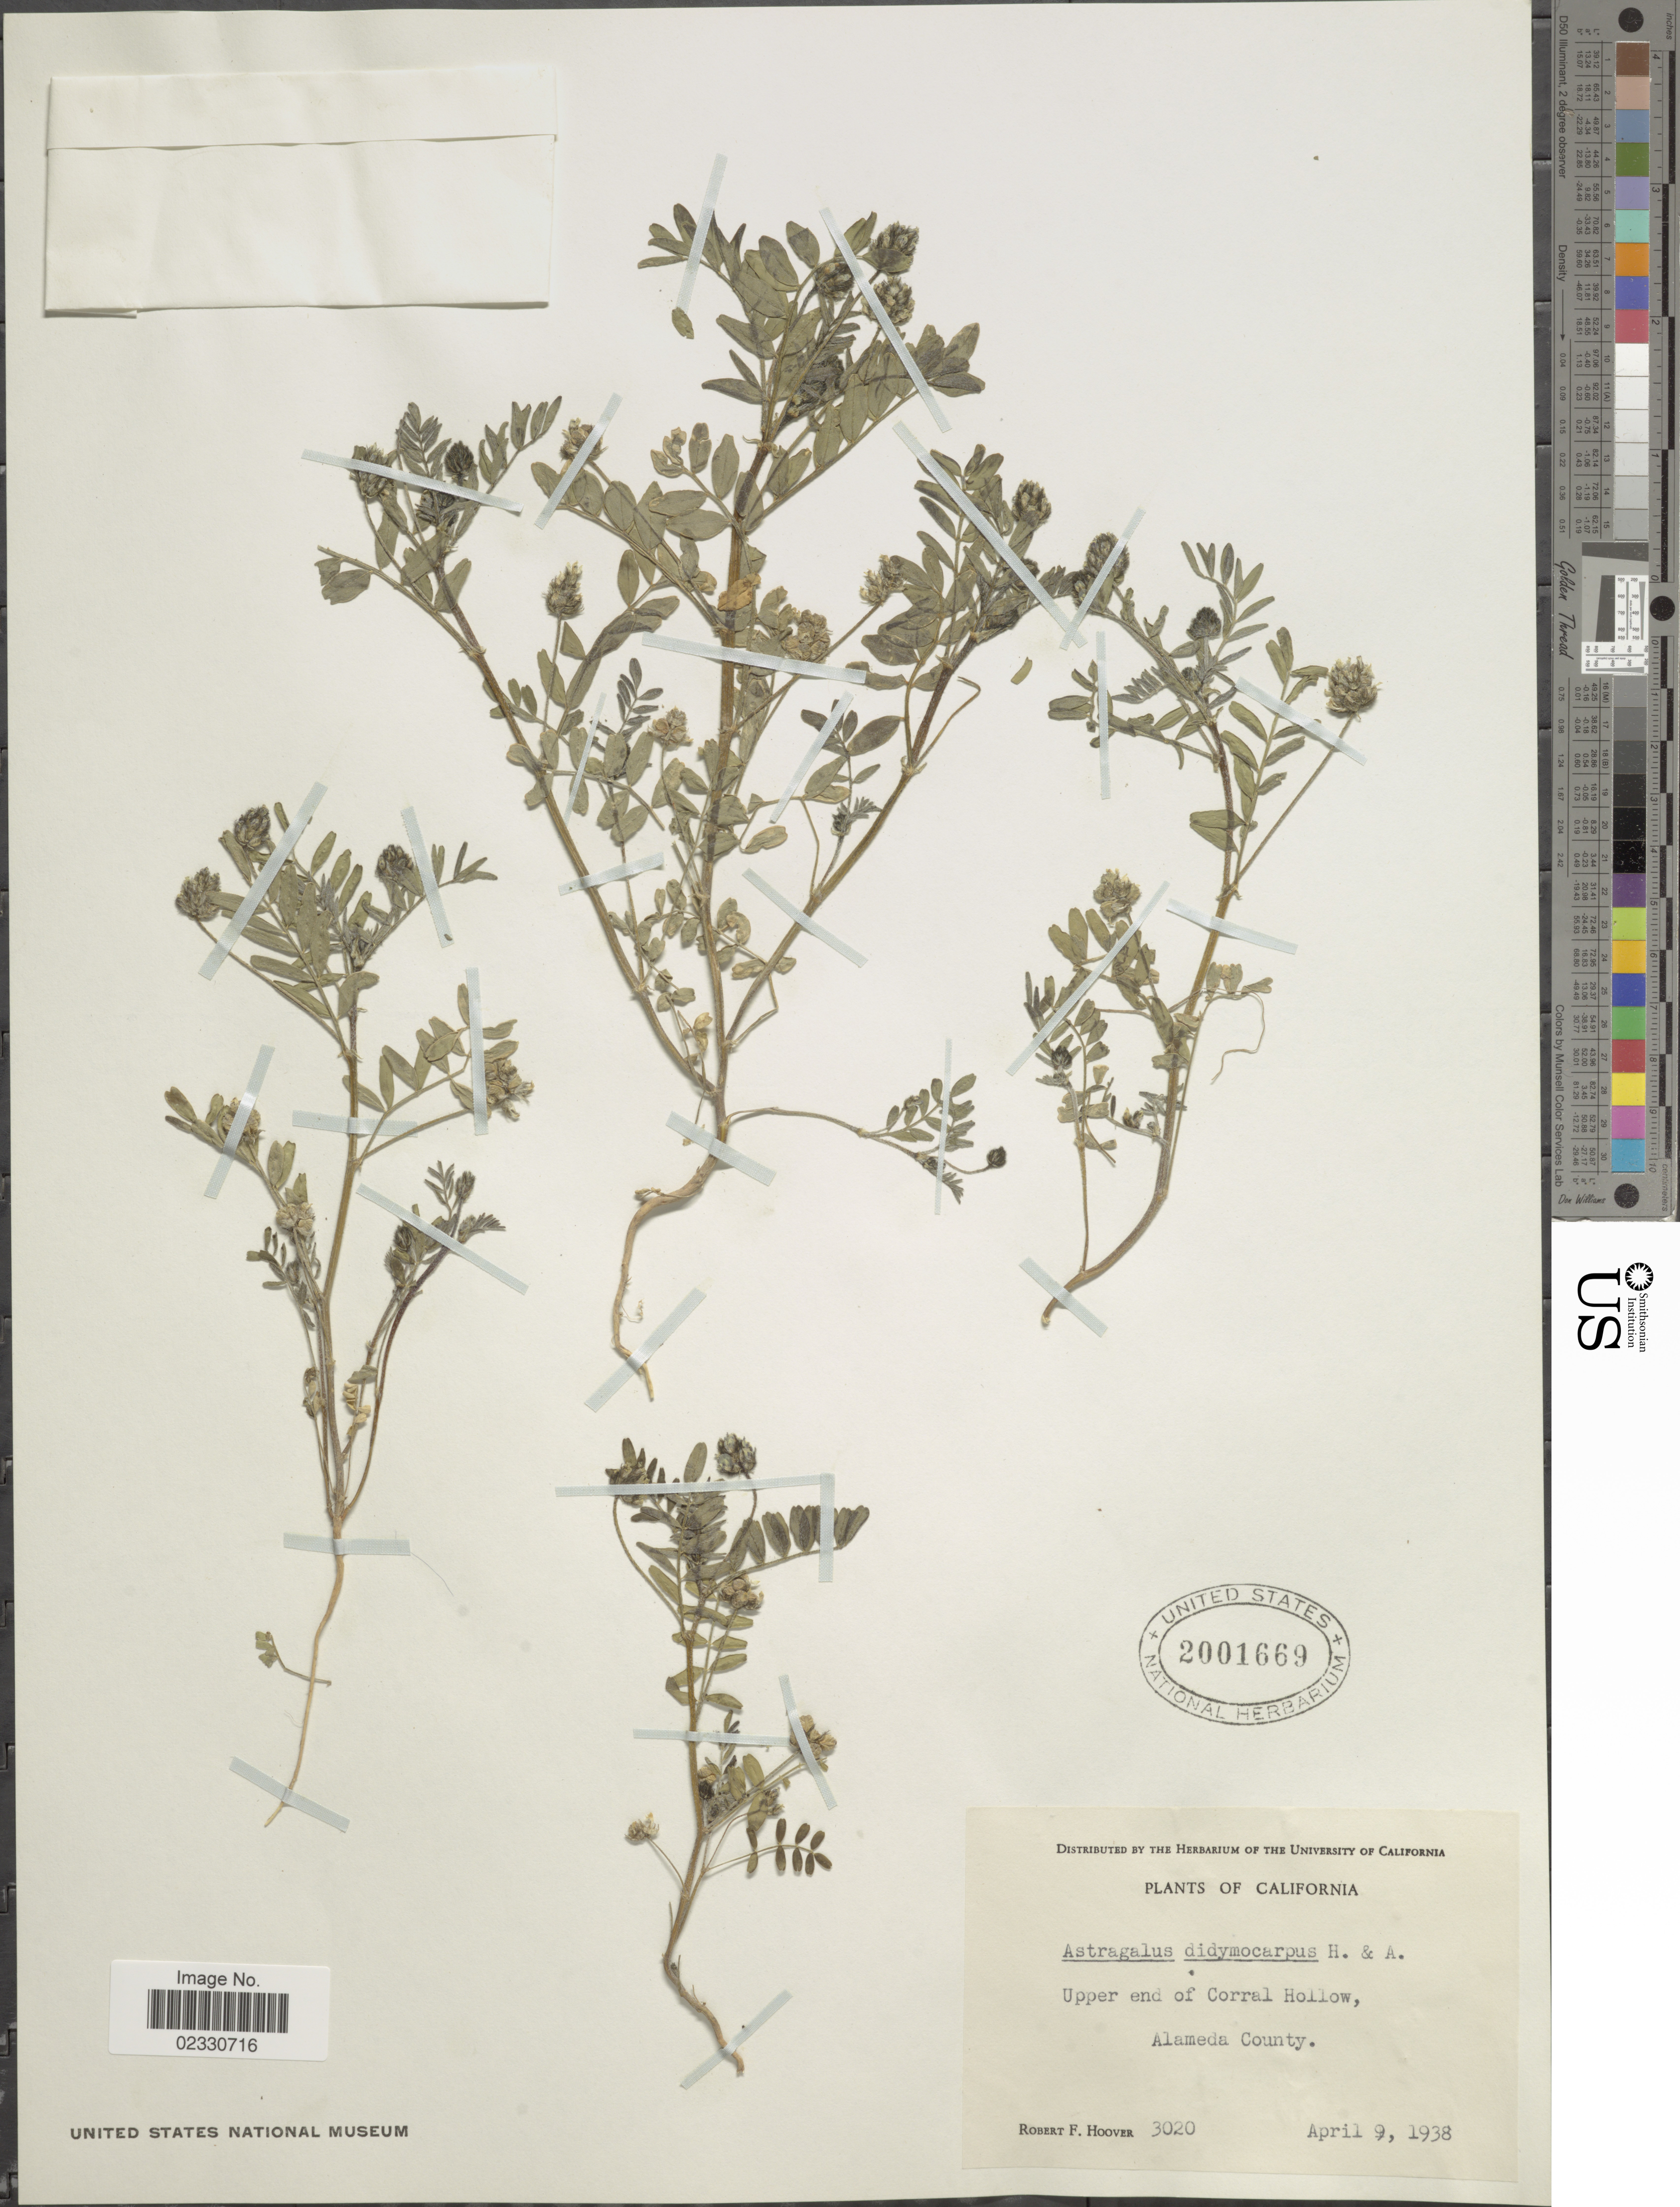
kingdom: Plantae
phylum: Tracheophyta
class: Magnoliopsida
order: Fabales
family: Fabaceae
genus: Astragalus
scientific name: Astragalus didymocarpus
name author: Hook. & Arn.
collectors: R. F. Hoover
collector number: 3020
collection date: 1938-04-09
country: United States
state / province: California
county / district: Alameda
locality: Alameda County, upper end of Coral Hollow.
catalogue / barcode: US 2001669